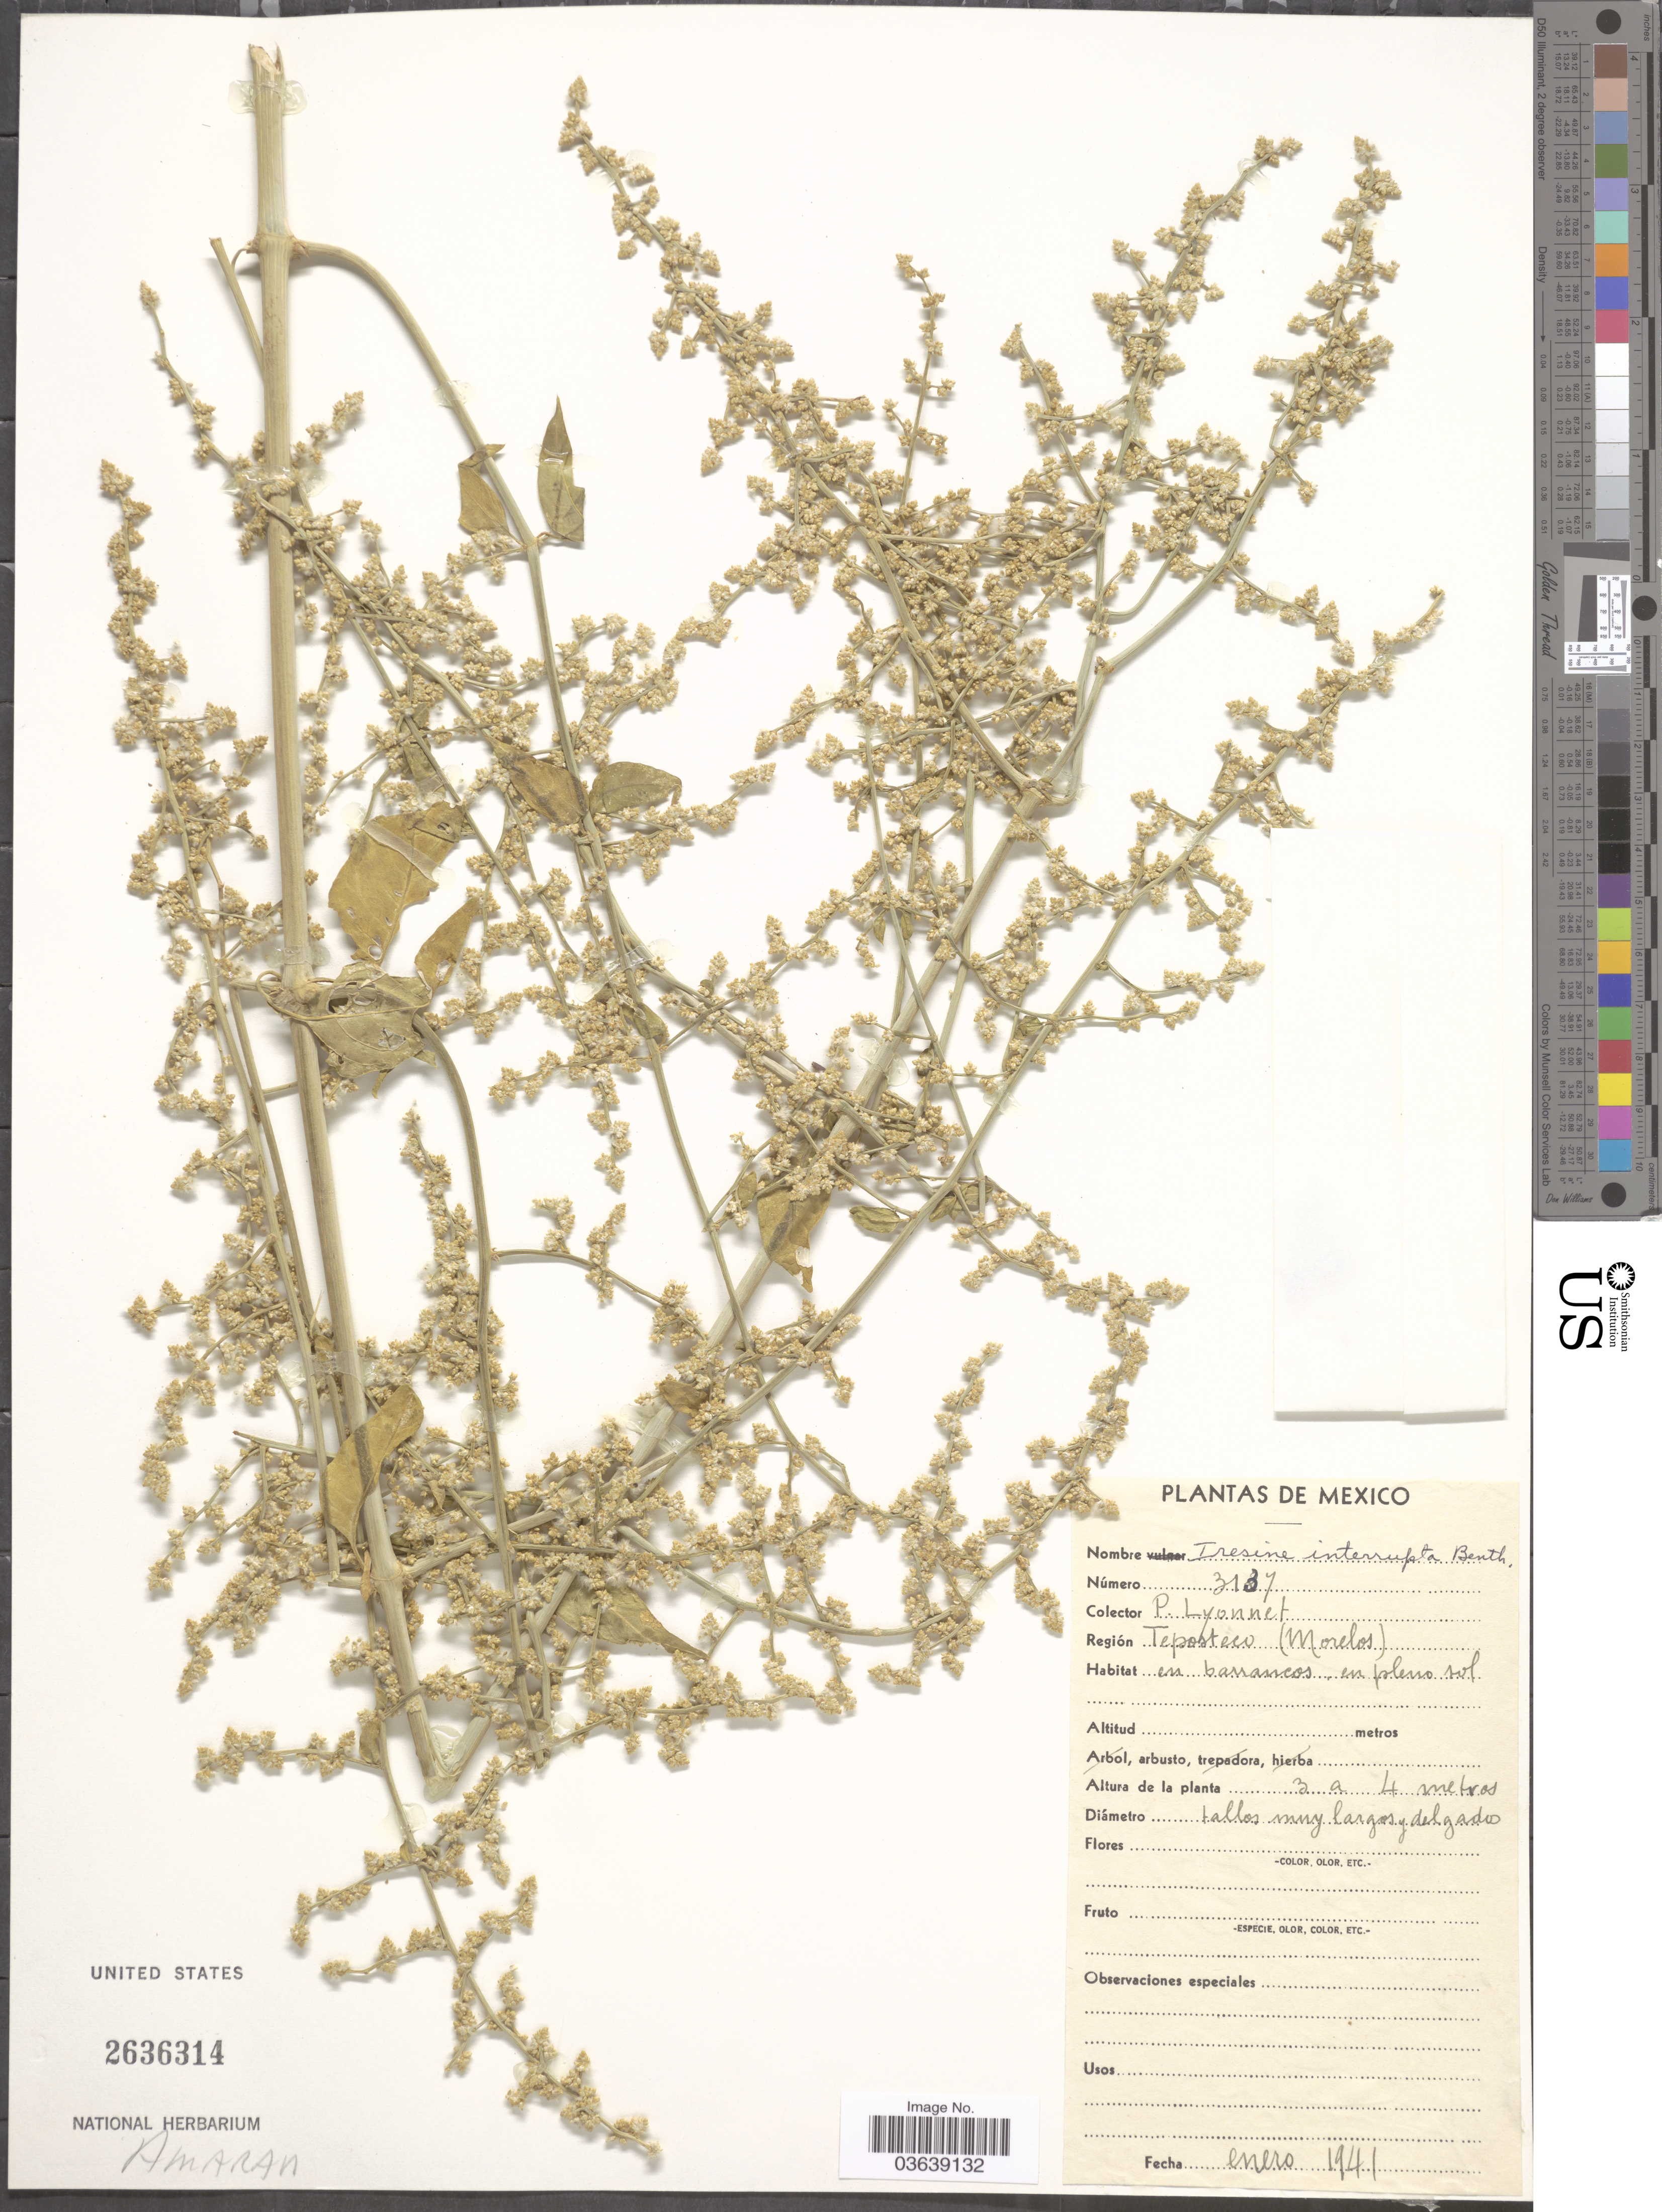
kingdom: Plantae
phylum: Tracheophyta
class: Magnoliopsida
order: Caryophyllales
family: Amaranthaceae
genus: Iresine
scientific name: Iresine interrupta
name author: Benth.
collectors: P. Lyonnet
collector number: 3137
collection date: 1941-01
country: Mexico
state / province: Morelos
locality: Teposteco.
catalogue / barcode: US 2636314